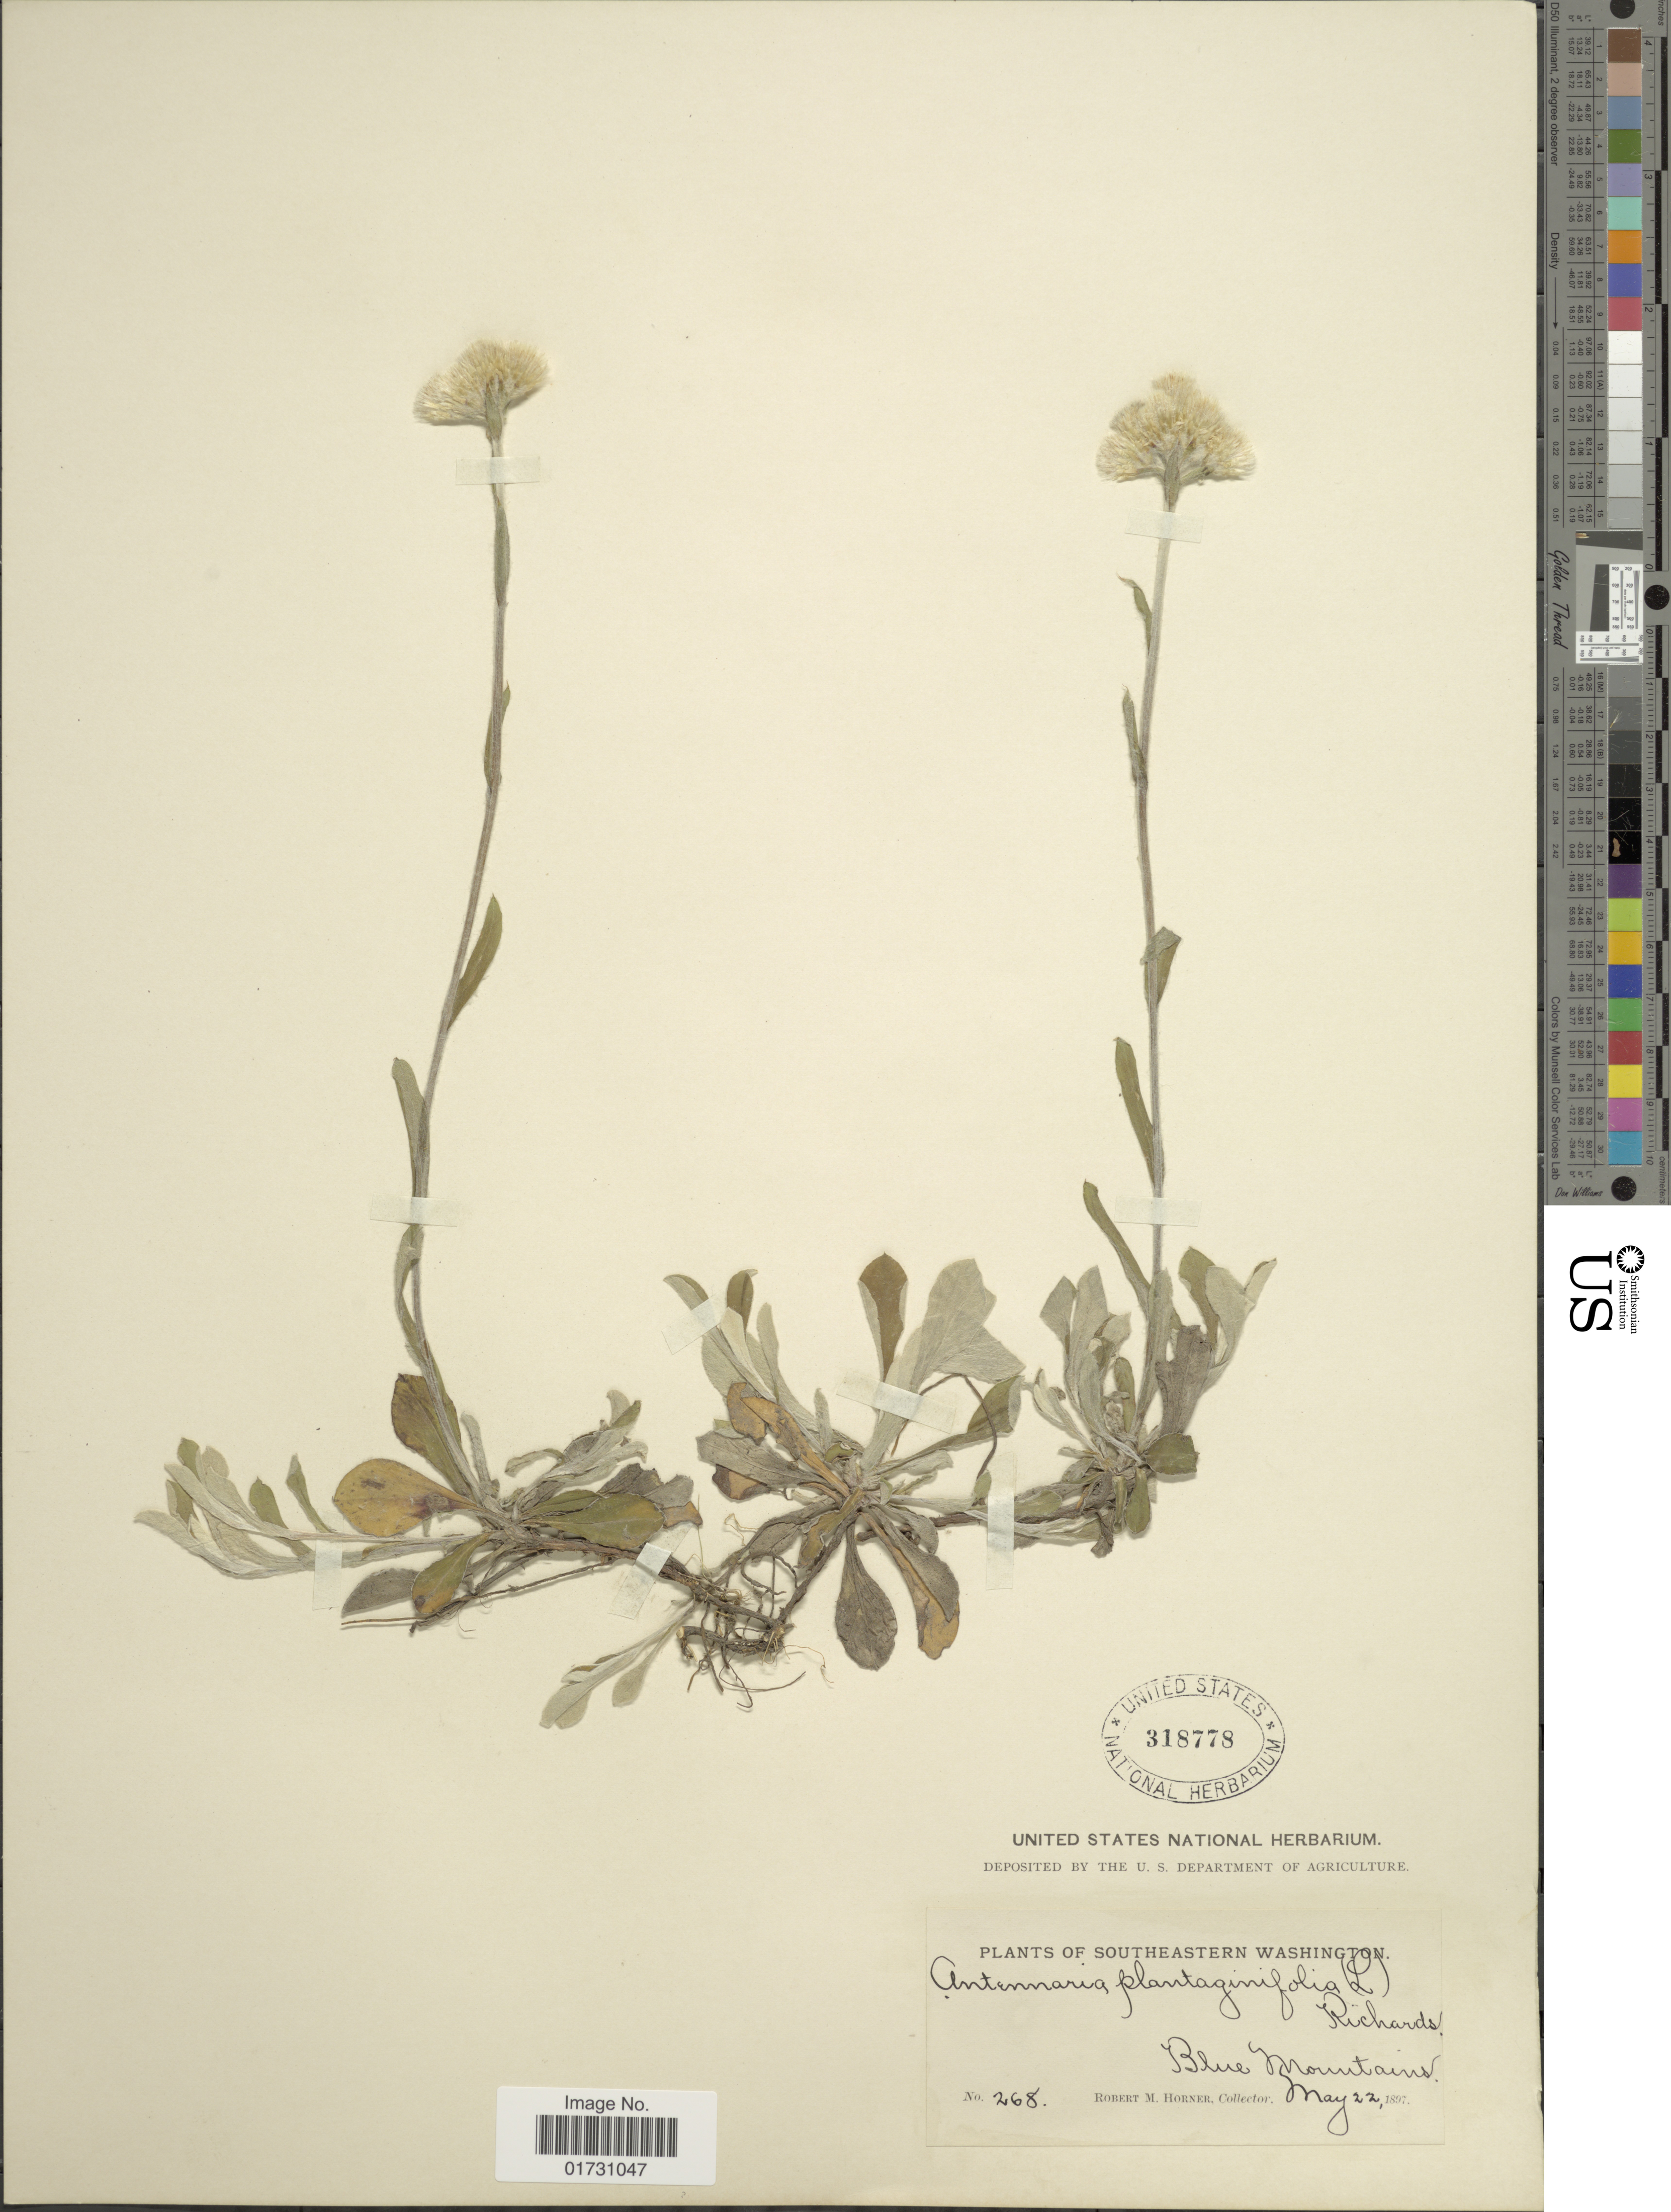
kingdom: Plantae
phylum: Tracheophyta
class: Magnoliopsida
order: Asterales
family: Asteraceae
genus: Antennaria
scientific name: Antennaria howellii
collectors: R. Horner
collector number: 268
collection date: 1897-05-22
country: United States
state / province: Washington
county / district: Clallam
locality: Southeastern Washington, Blue Mountains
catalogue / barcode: US 318778